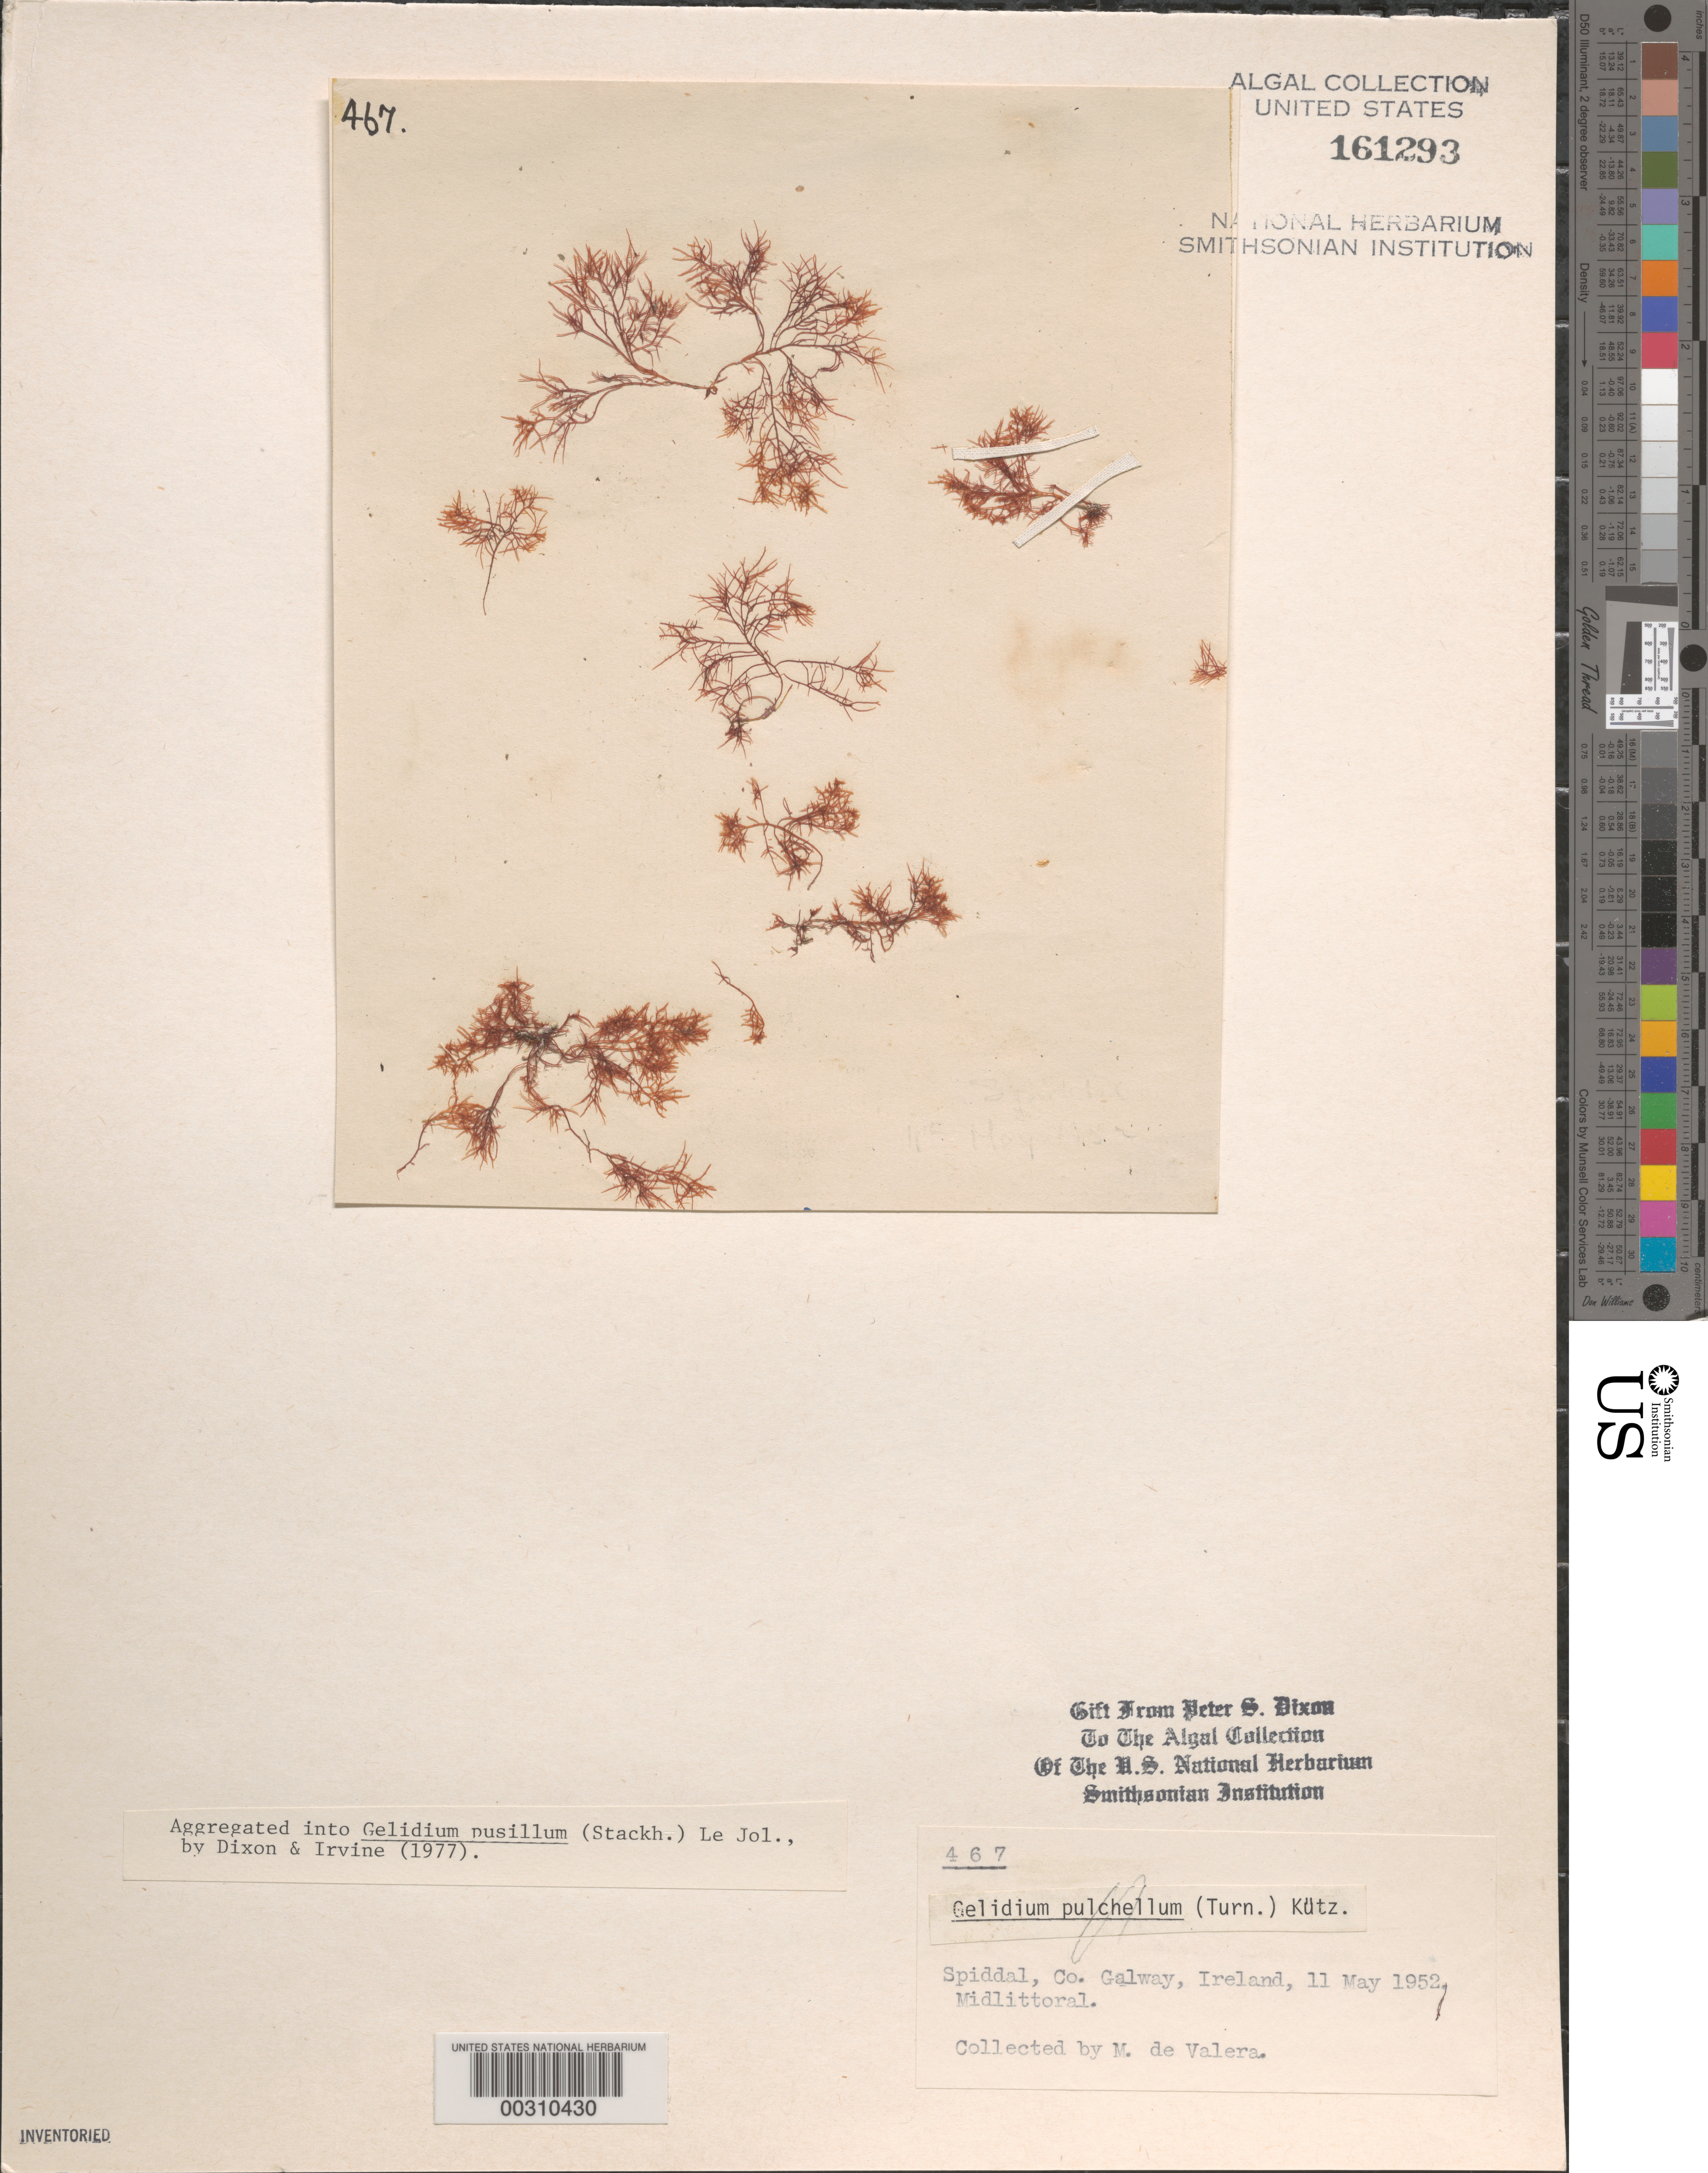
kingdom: Plantae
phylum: Rhodophyta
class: Florideophyceae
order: Gelidiales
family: Gelidiaceae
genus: Gelidium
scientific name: Gelidium pusillum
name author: (Stackh.) Le Jol.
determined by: Dixon, P. S.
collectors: M. De Valera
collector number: PSD 467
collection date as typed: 11 May 1952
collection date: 1952-05-11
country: Ireland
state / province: Connaught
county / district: Galway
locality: Spiddal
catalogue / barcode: US 161293